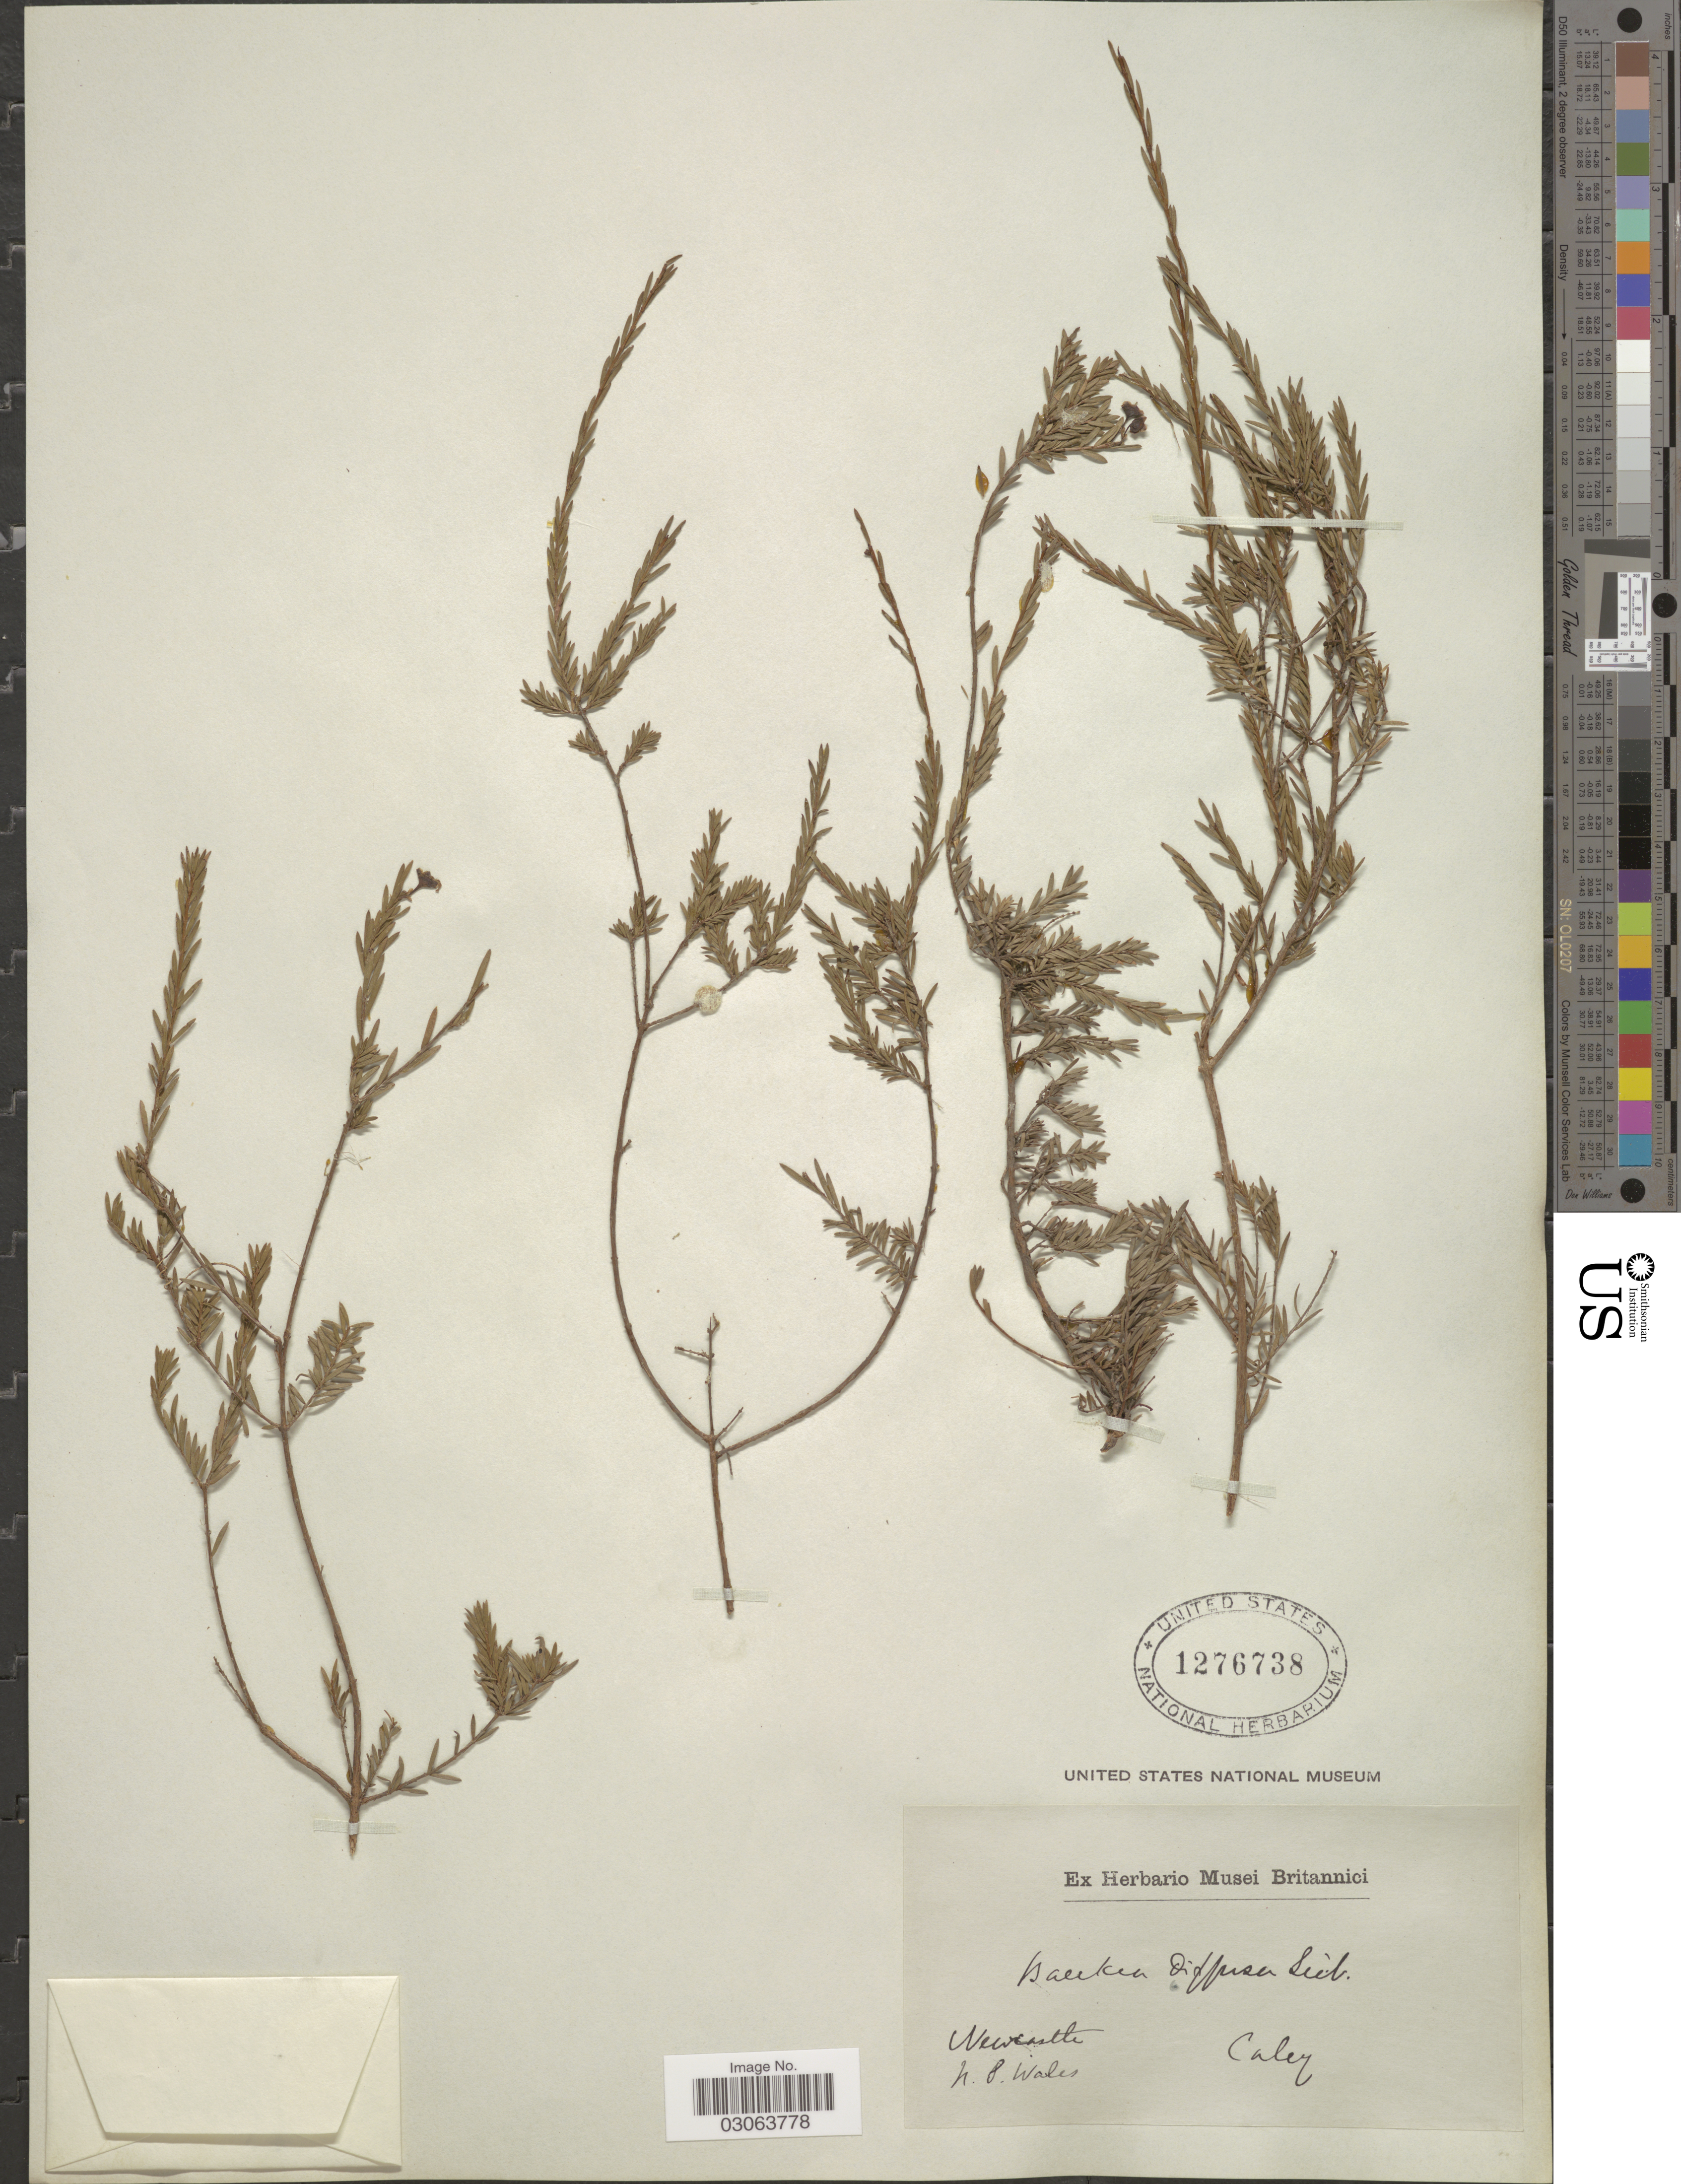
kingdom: Plantae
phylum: Tracheophyta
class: Magnoliopsida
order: Myrtales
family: Myrtaceae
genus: Euryomyrtus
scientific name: Euryomyrtus ramosissima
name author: (A. Cunn.) Trudgen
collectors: -. Caley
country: Australia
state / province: New South Wales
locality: Newcastle.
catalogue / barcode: US 1276738